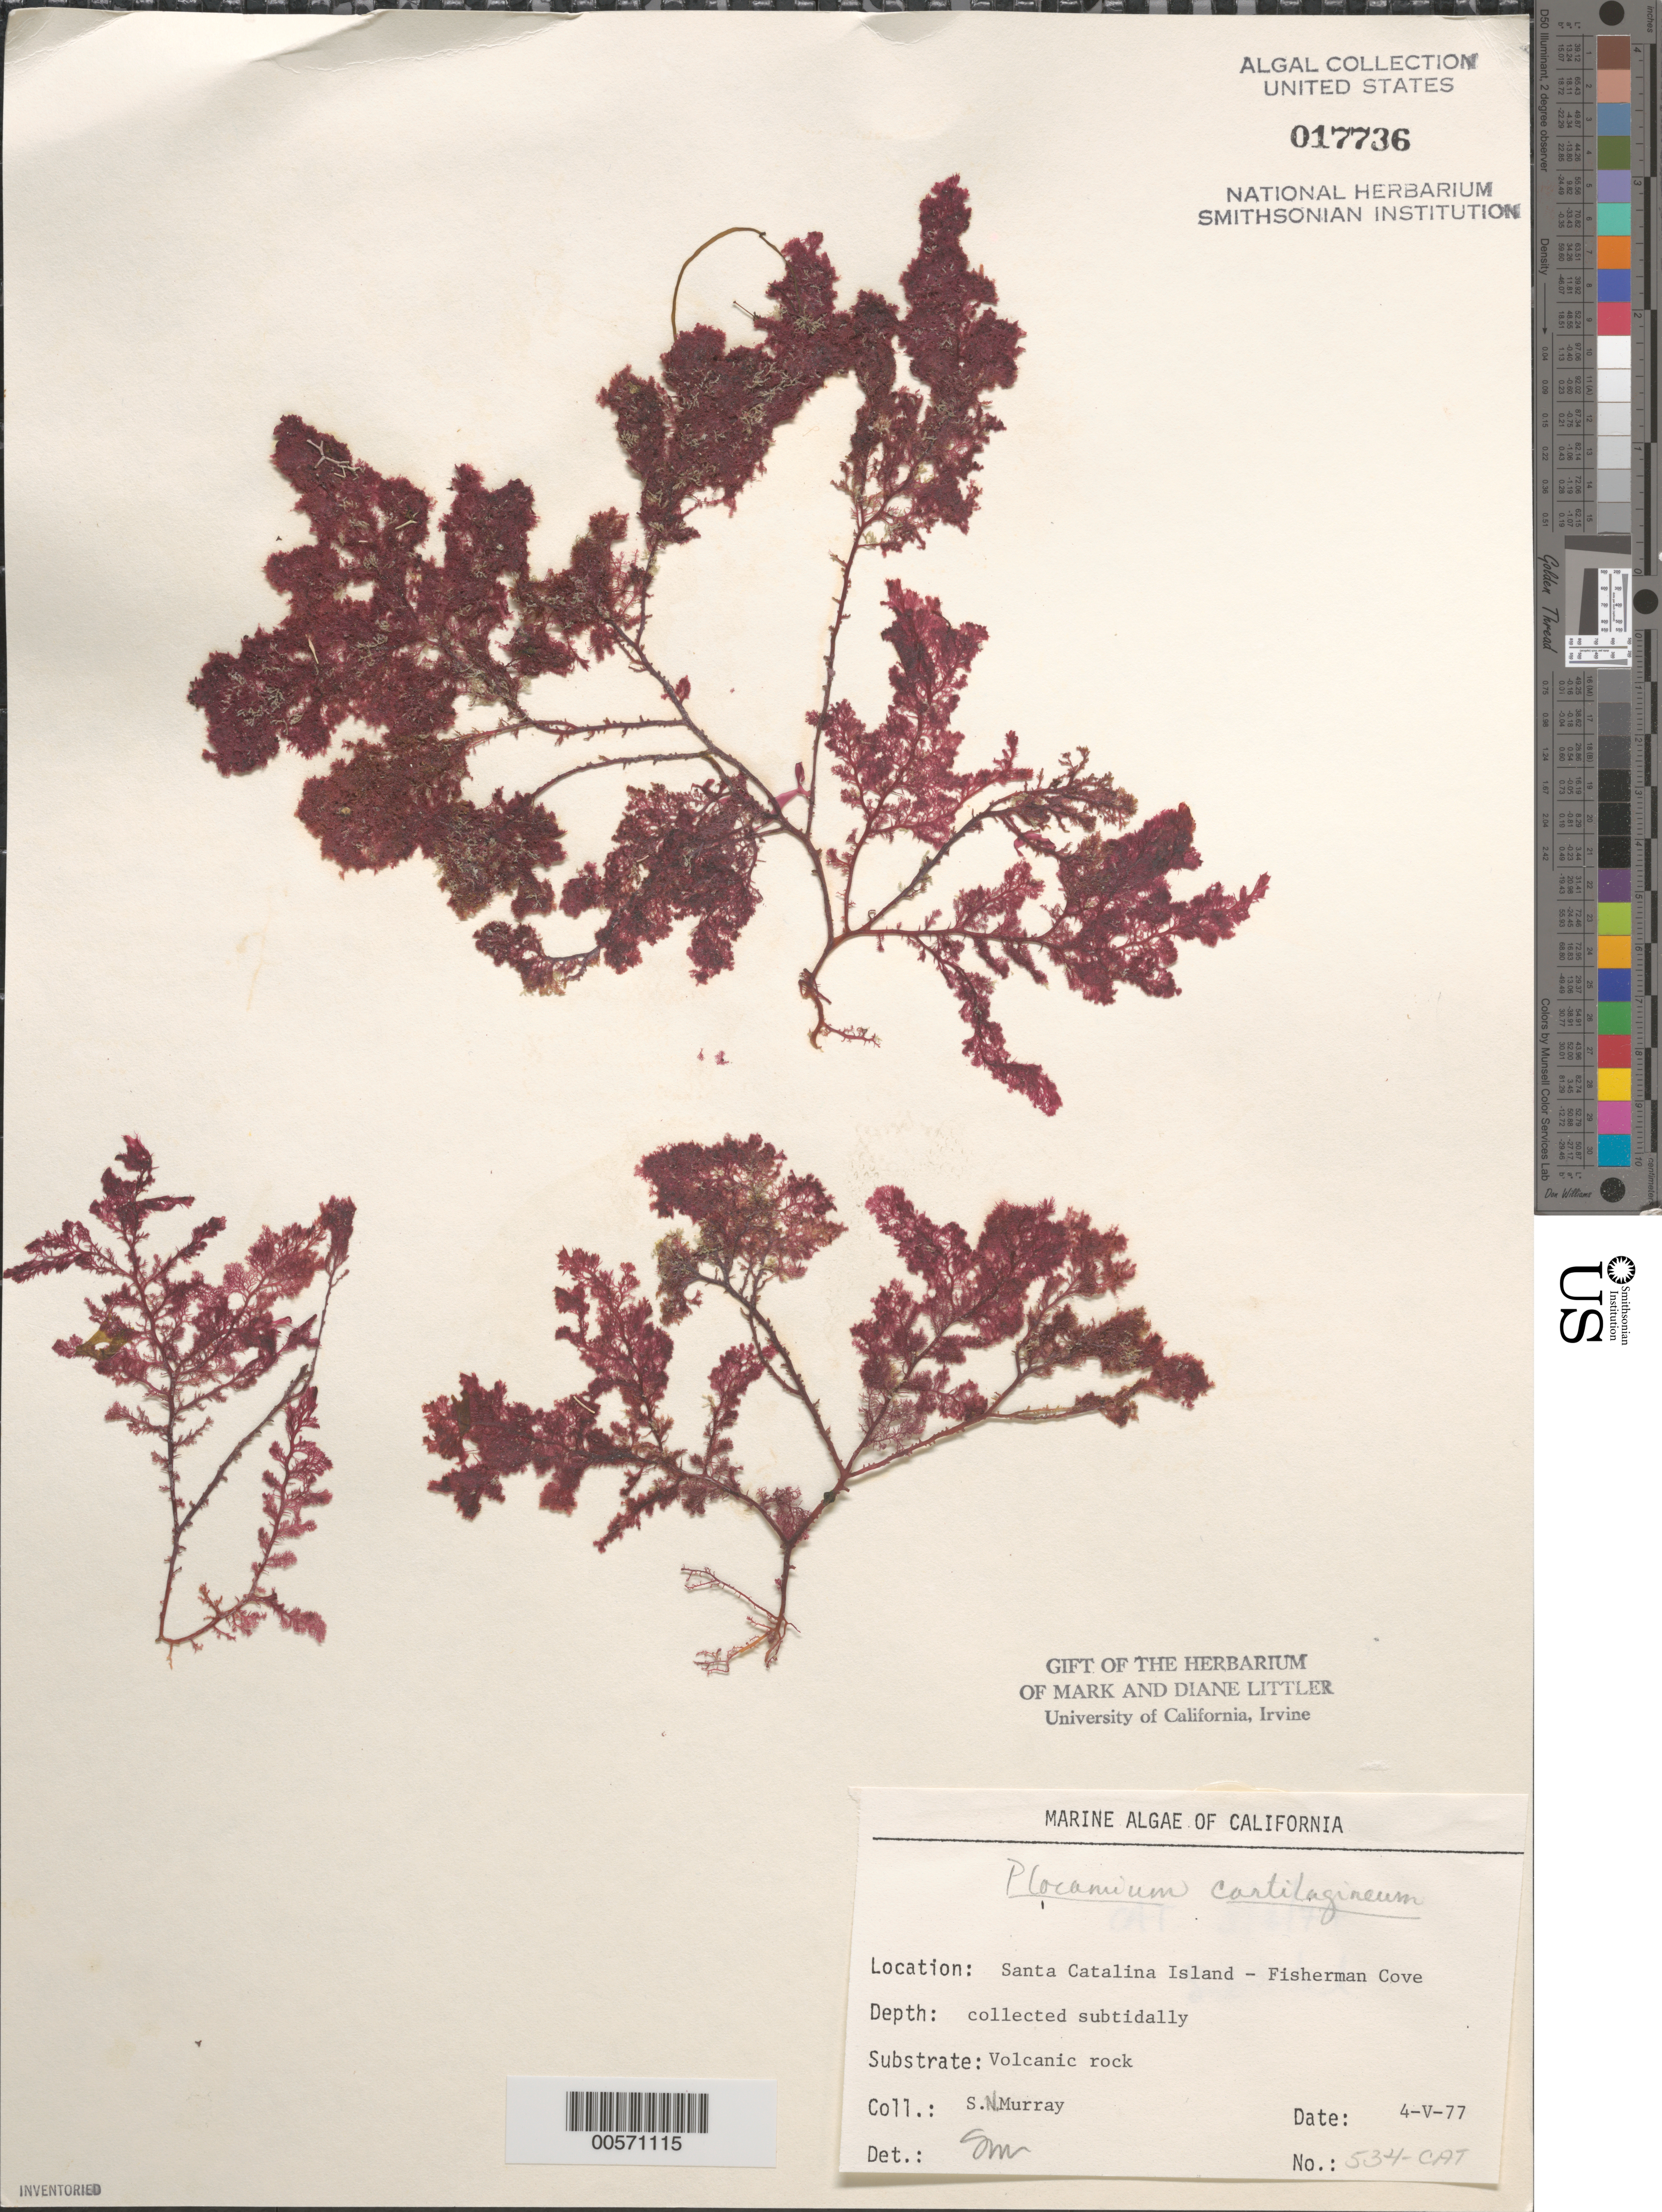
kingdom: Plantae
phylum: Rhodophyta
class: Florideophyceae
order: Plocamiales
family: Plocamiaceae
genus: Plocamium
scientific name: Plocamium cartilagineum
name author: (L.) P.S. Dixon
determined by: Murray, S. N.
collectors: S. N. Murray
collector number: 534-cat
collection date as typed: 04 May 1977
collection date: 1977-05-04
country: United States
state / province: California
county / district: Los Angeles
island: Santa Catalina Island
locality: Fishermen Cove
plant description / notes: BLM-SOCALBIGHT Rocky Intertidal Survey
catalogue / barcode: US 17736